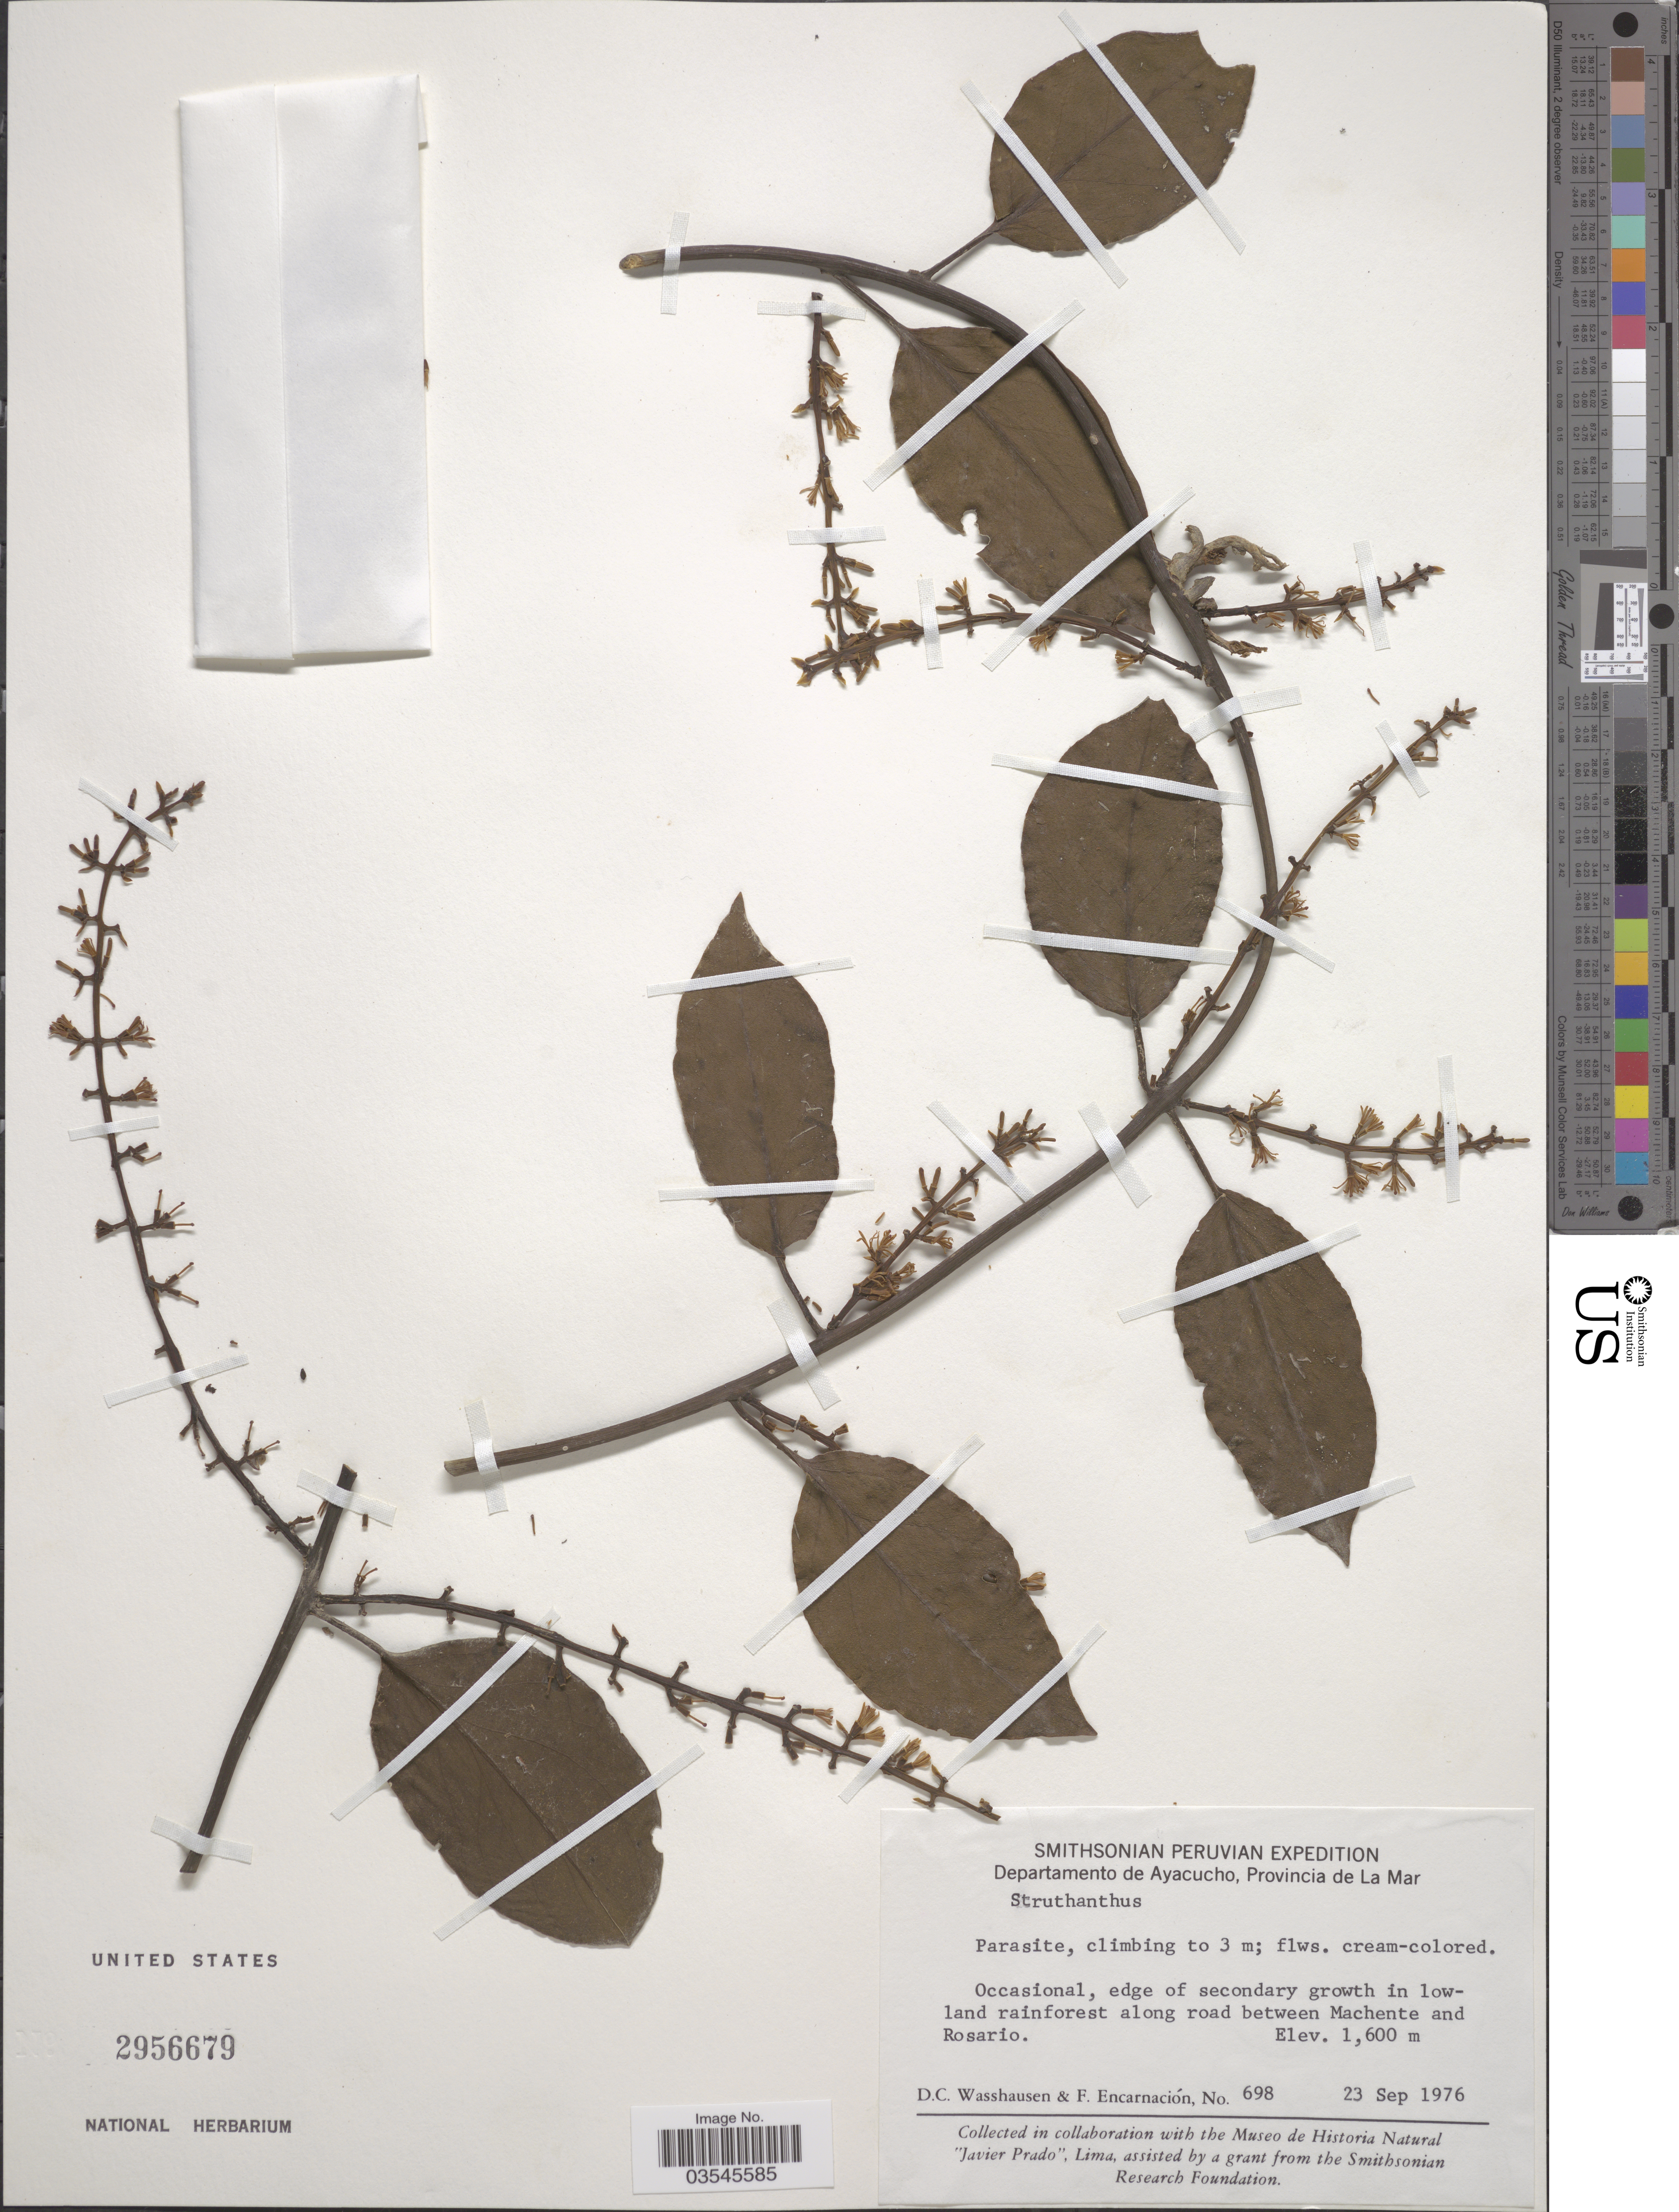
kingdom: Plantae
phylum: Tracheophyta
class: Magnoliopsida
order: Santalales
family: Loranthaceae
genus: Struthanthus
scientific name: Struthanthus sp.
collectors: D. C. Wasshausen & F. Encarnación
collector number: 698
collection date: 1976-09-23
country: Peru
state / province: Ayacucho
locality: Departamento de Ayacucho, Provincia de La Mar. Along road between Machente and Rosario.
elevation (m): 1600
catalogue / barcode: US 2956679